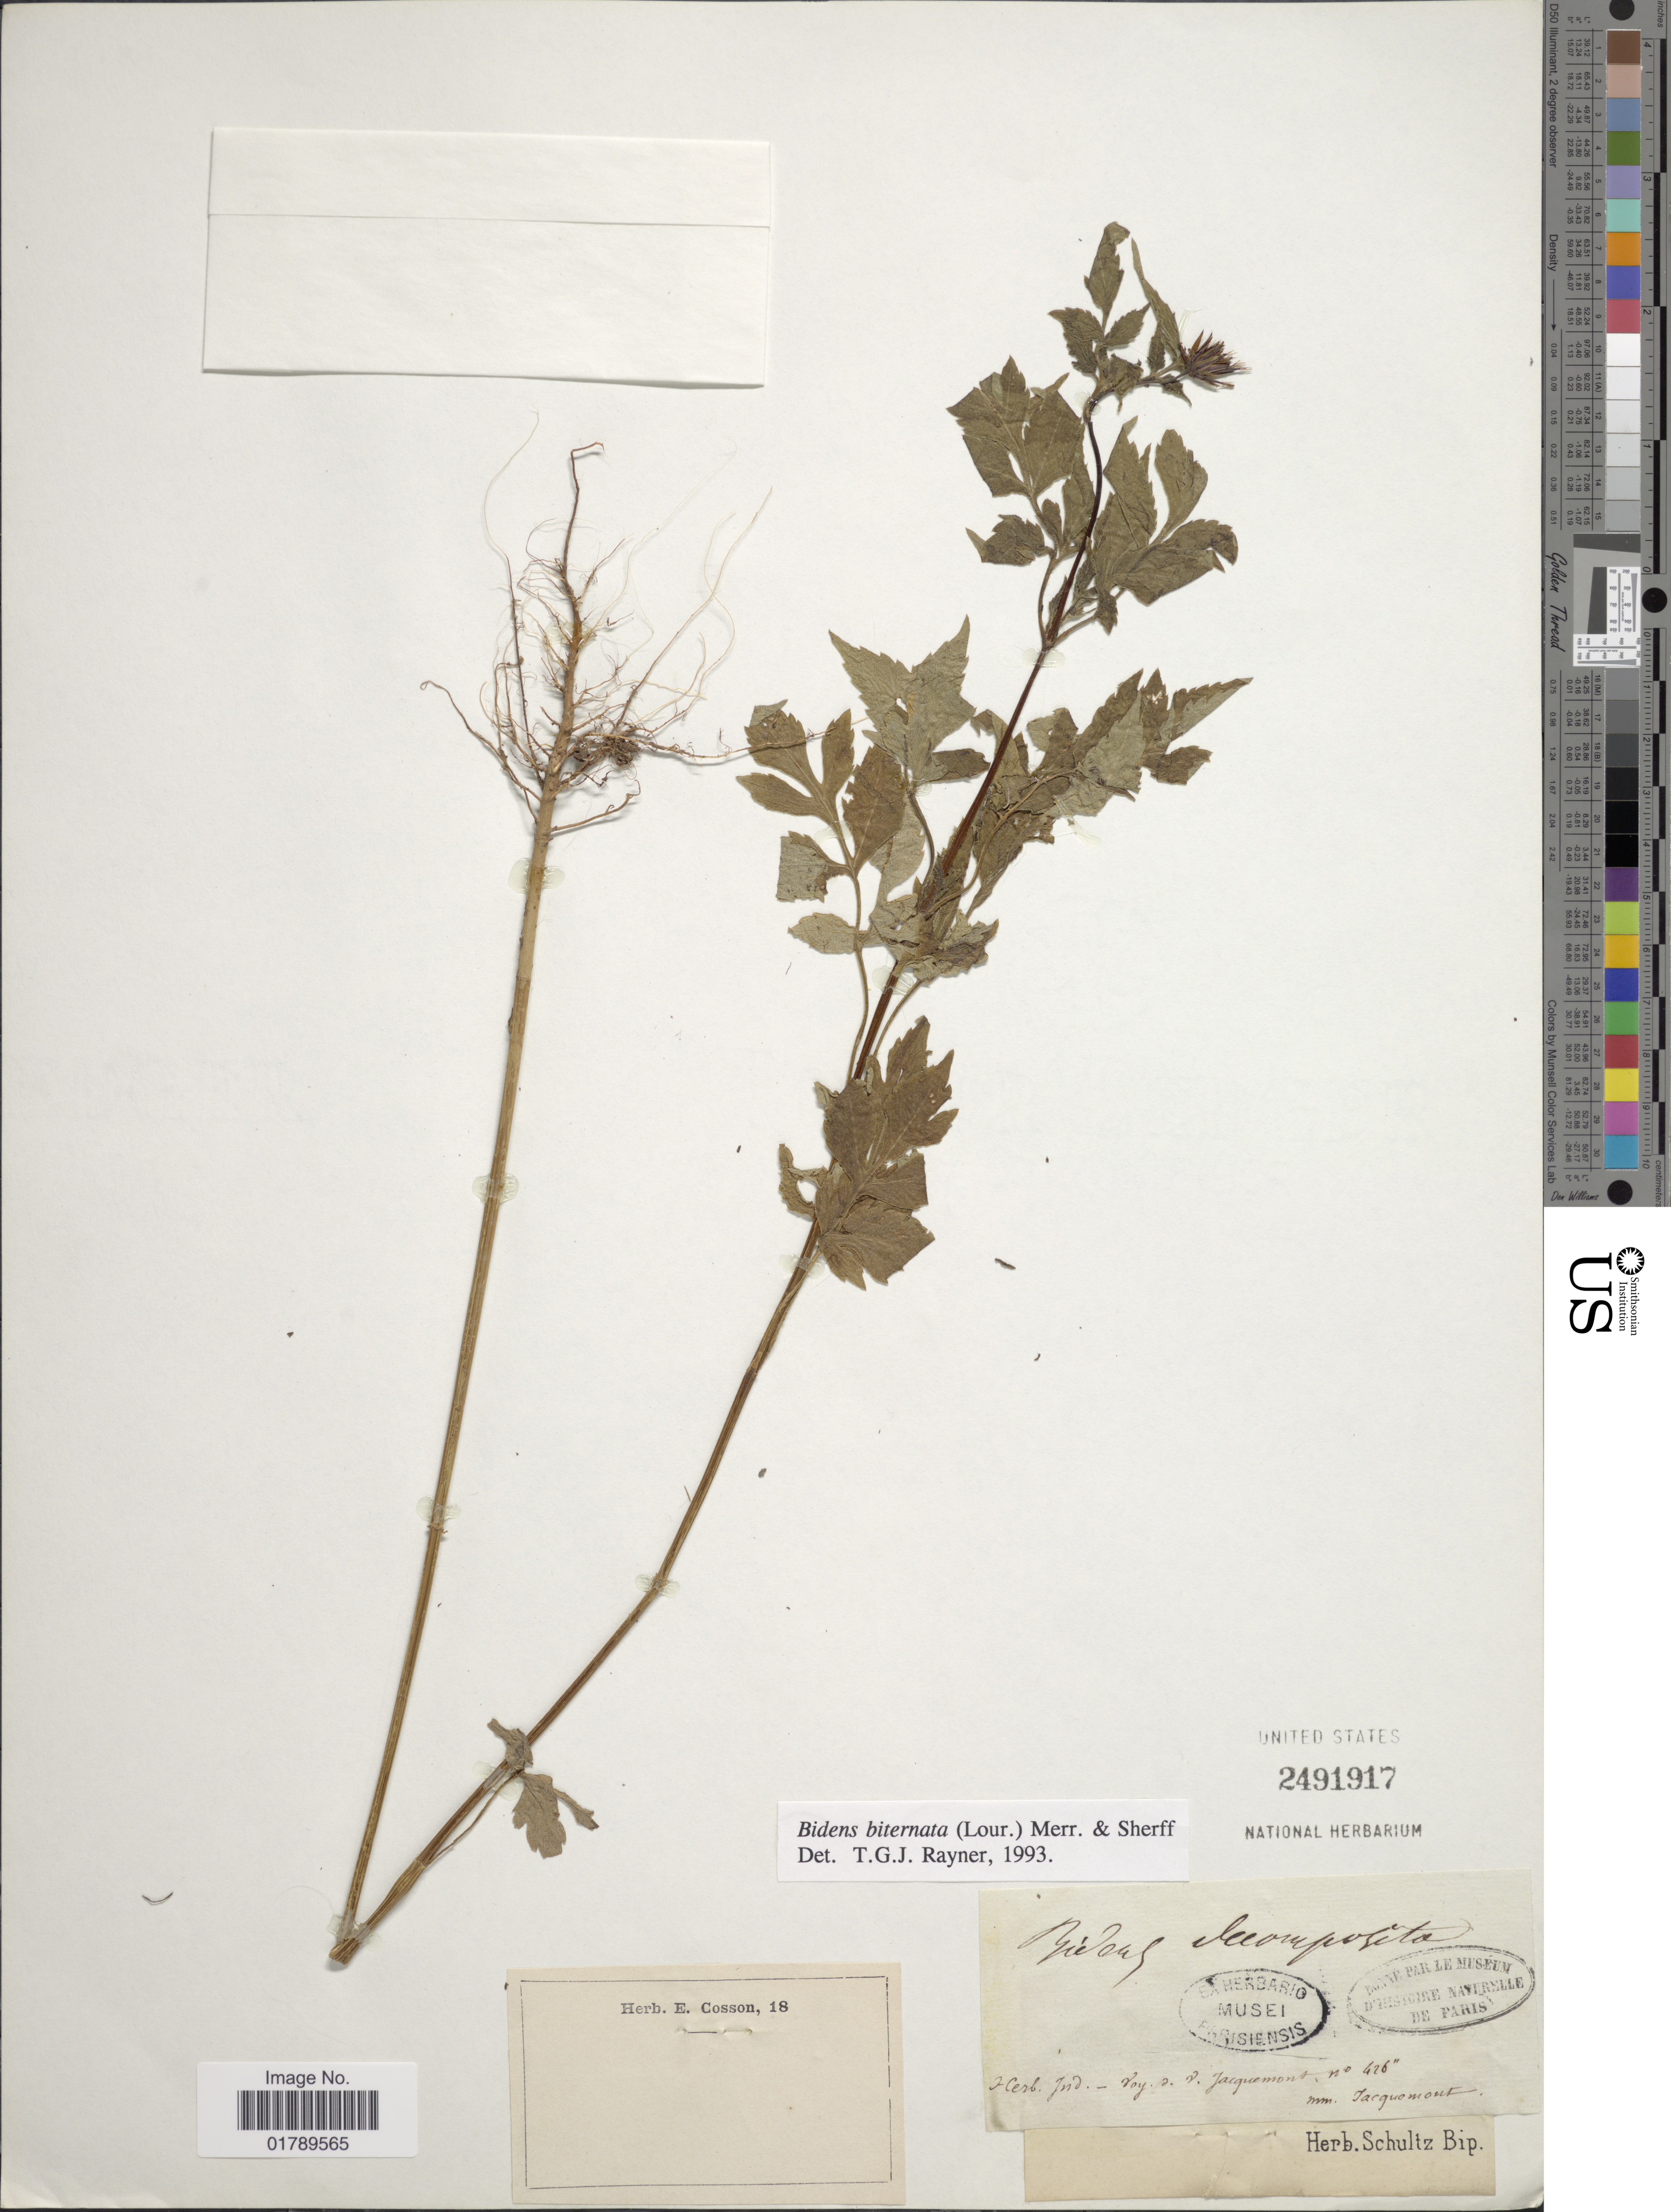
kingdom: Plantae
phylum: Tracheophyta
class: Magnoliopsida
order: Asterales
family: Asteraceae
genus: Bidens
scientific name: Bidens biternata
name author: (Lour.) Merr. & Sherff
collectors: V. Jacquemont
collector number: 426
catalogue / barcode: US 2491917